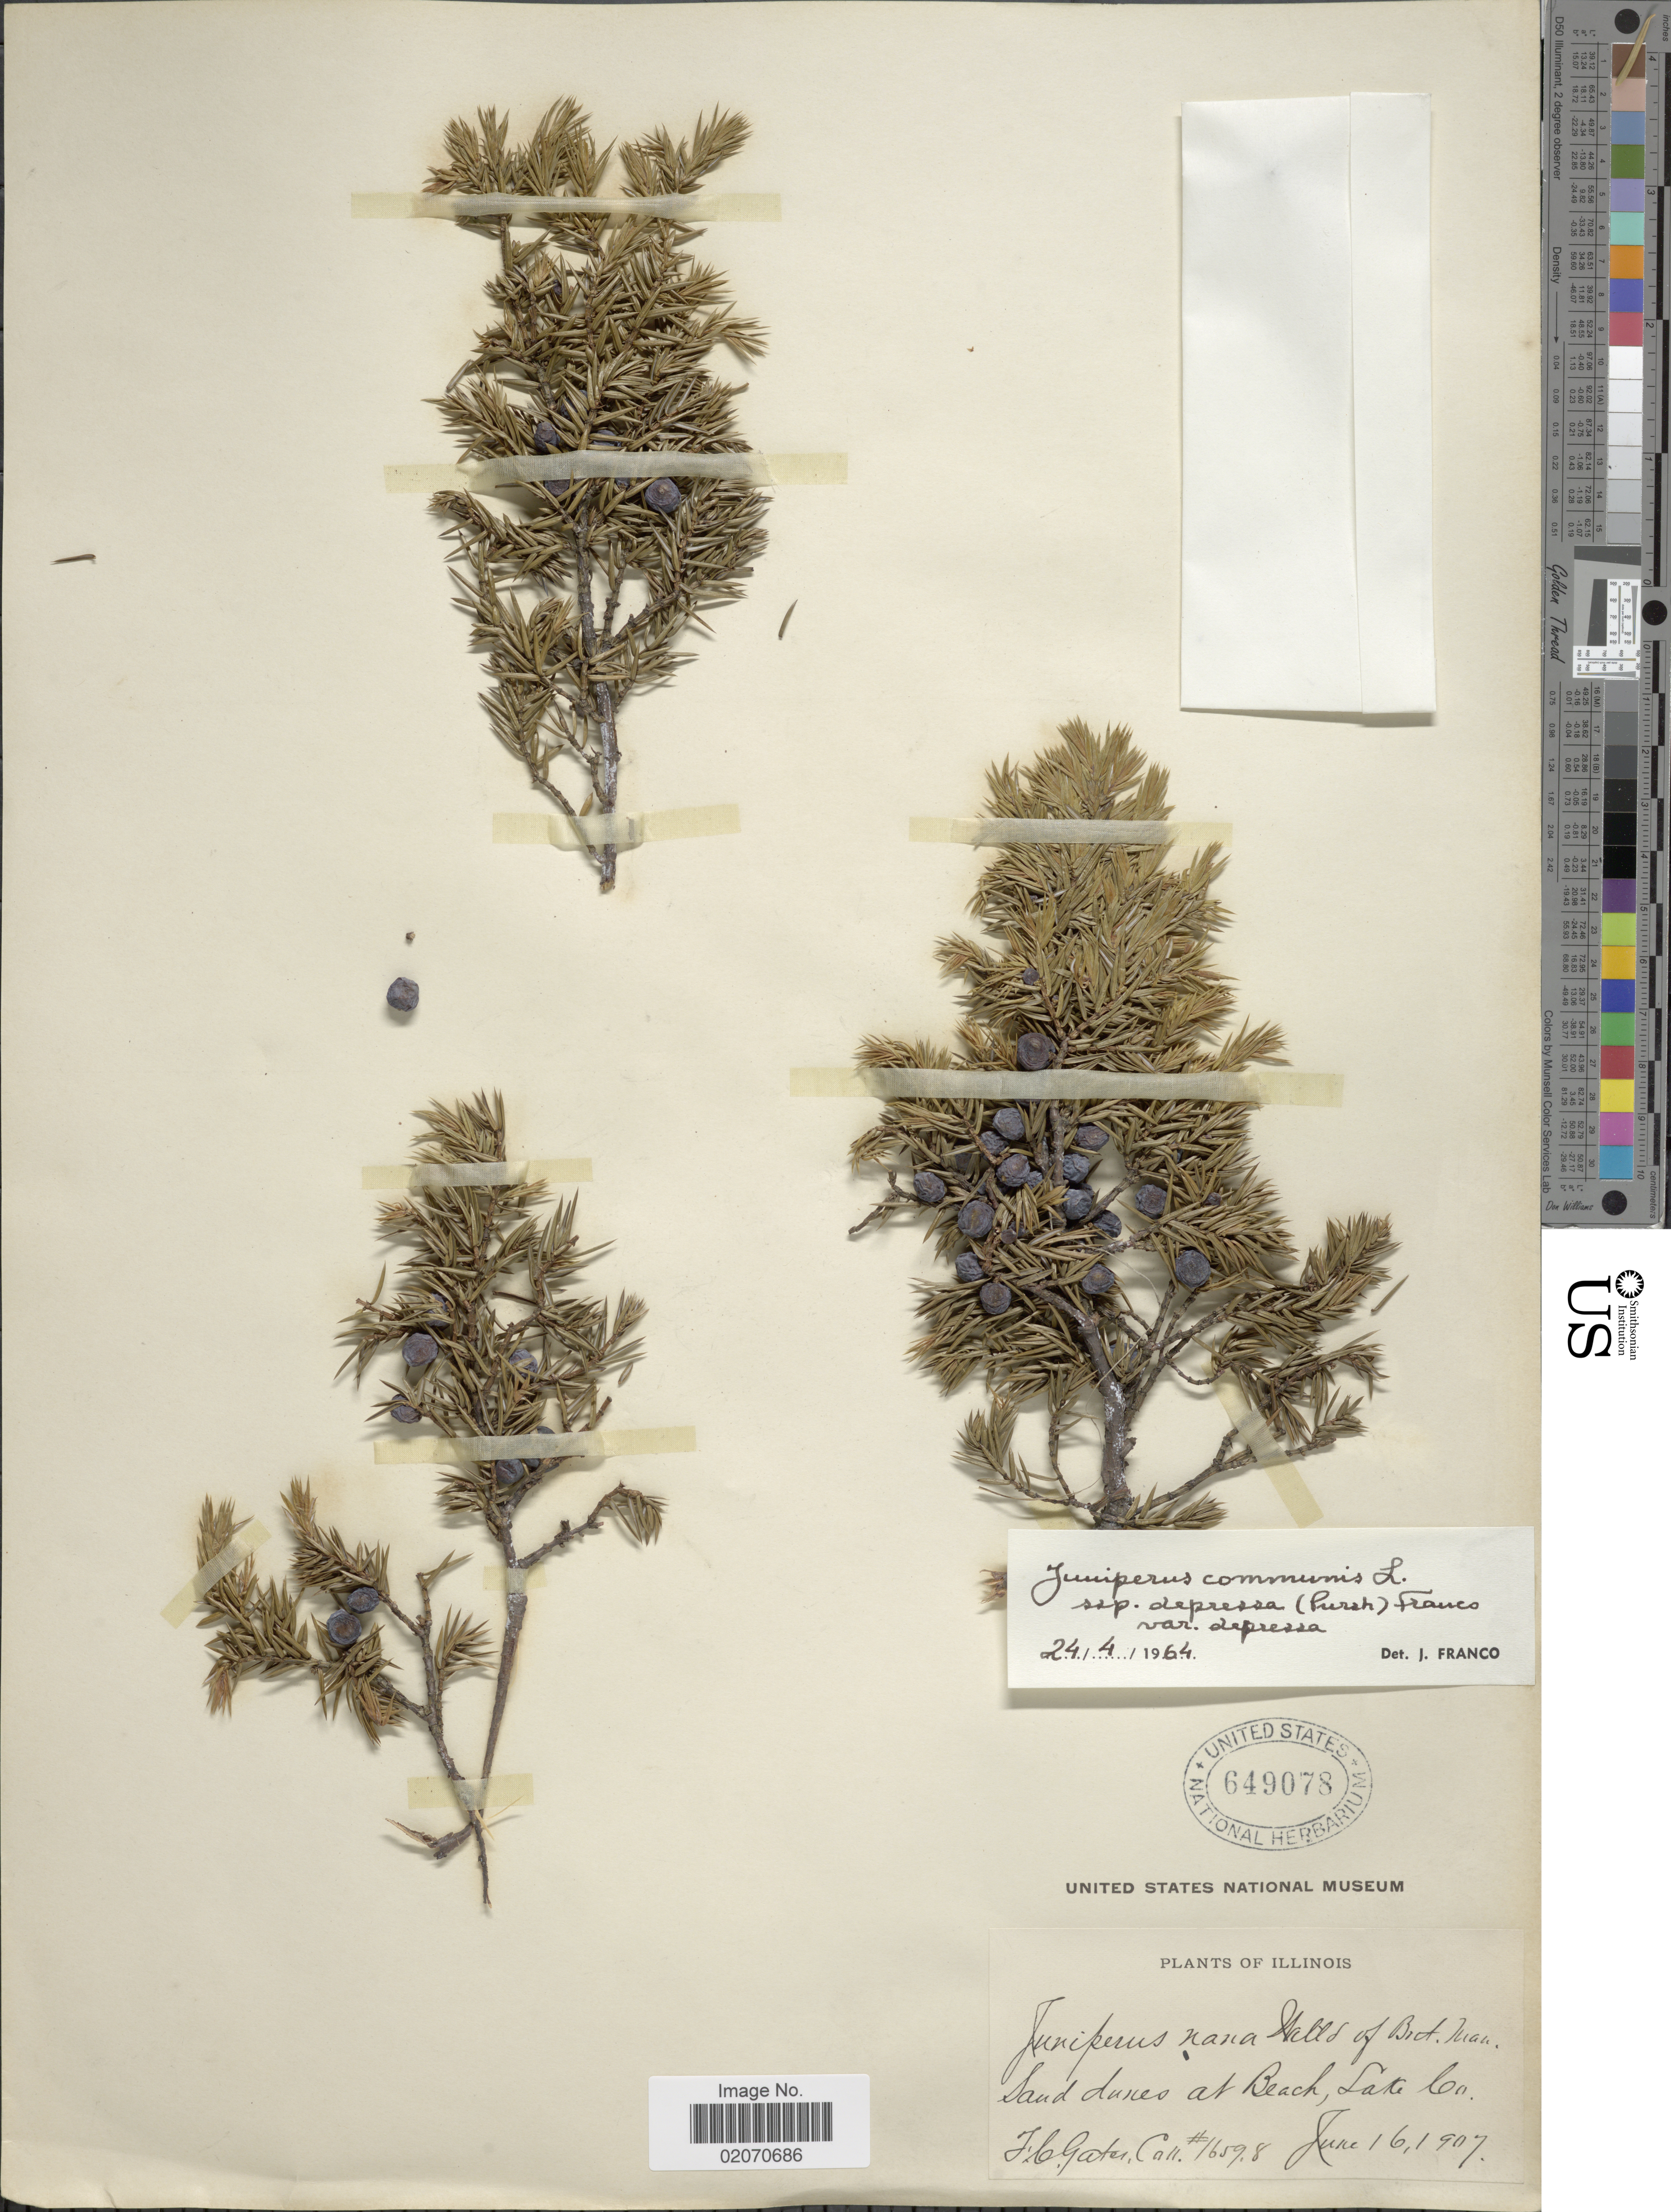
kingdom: Plantae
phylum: Tracheophyta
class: Pinopsida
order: Pinales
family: Cupressaceae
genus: Juniperus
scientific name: Juniperus communis var. depressa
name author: Pursh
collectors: F. C. Gates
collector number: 16598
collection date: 1907-06-16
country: United States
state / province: Illinois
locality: Sand dunes at Beach, Lake Co.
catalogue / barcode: US 649078